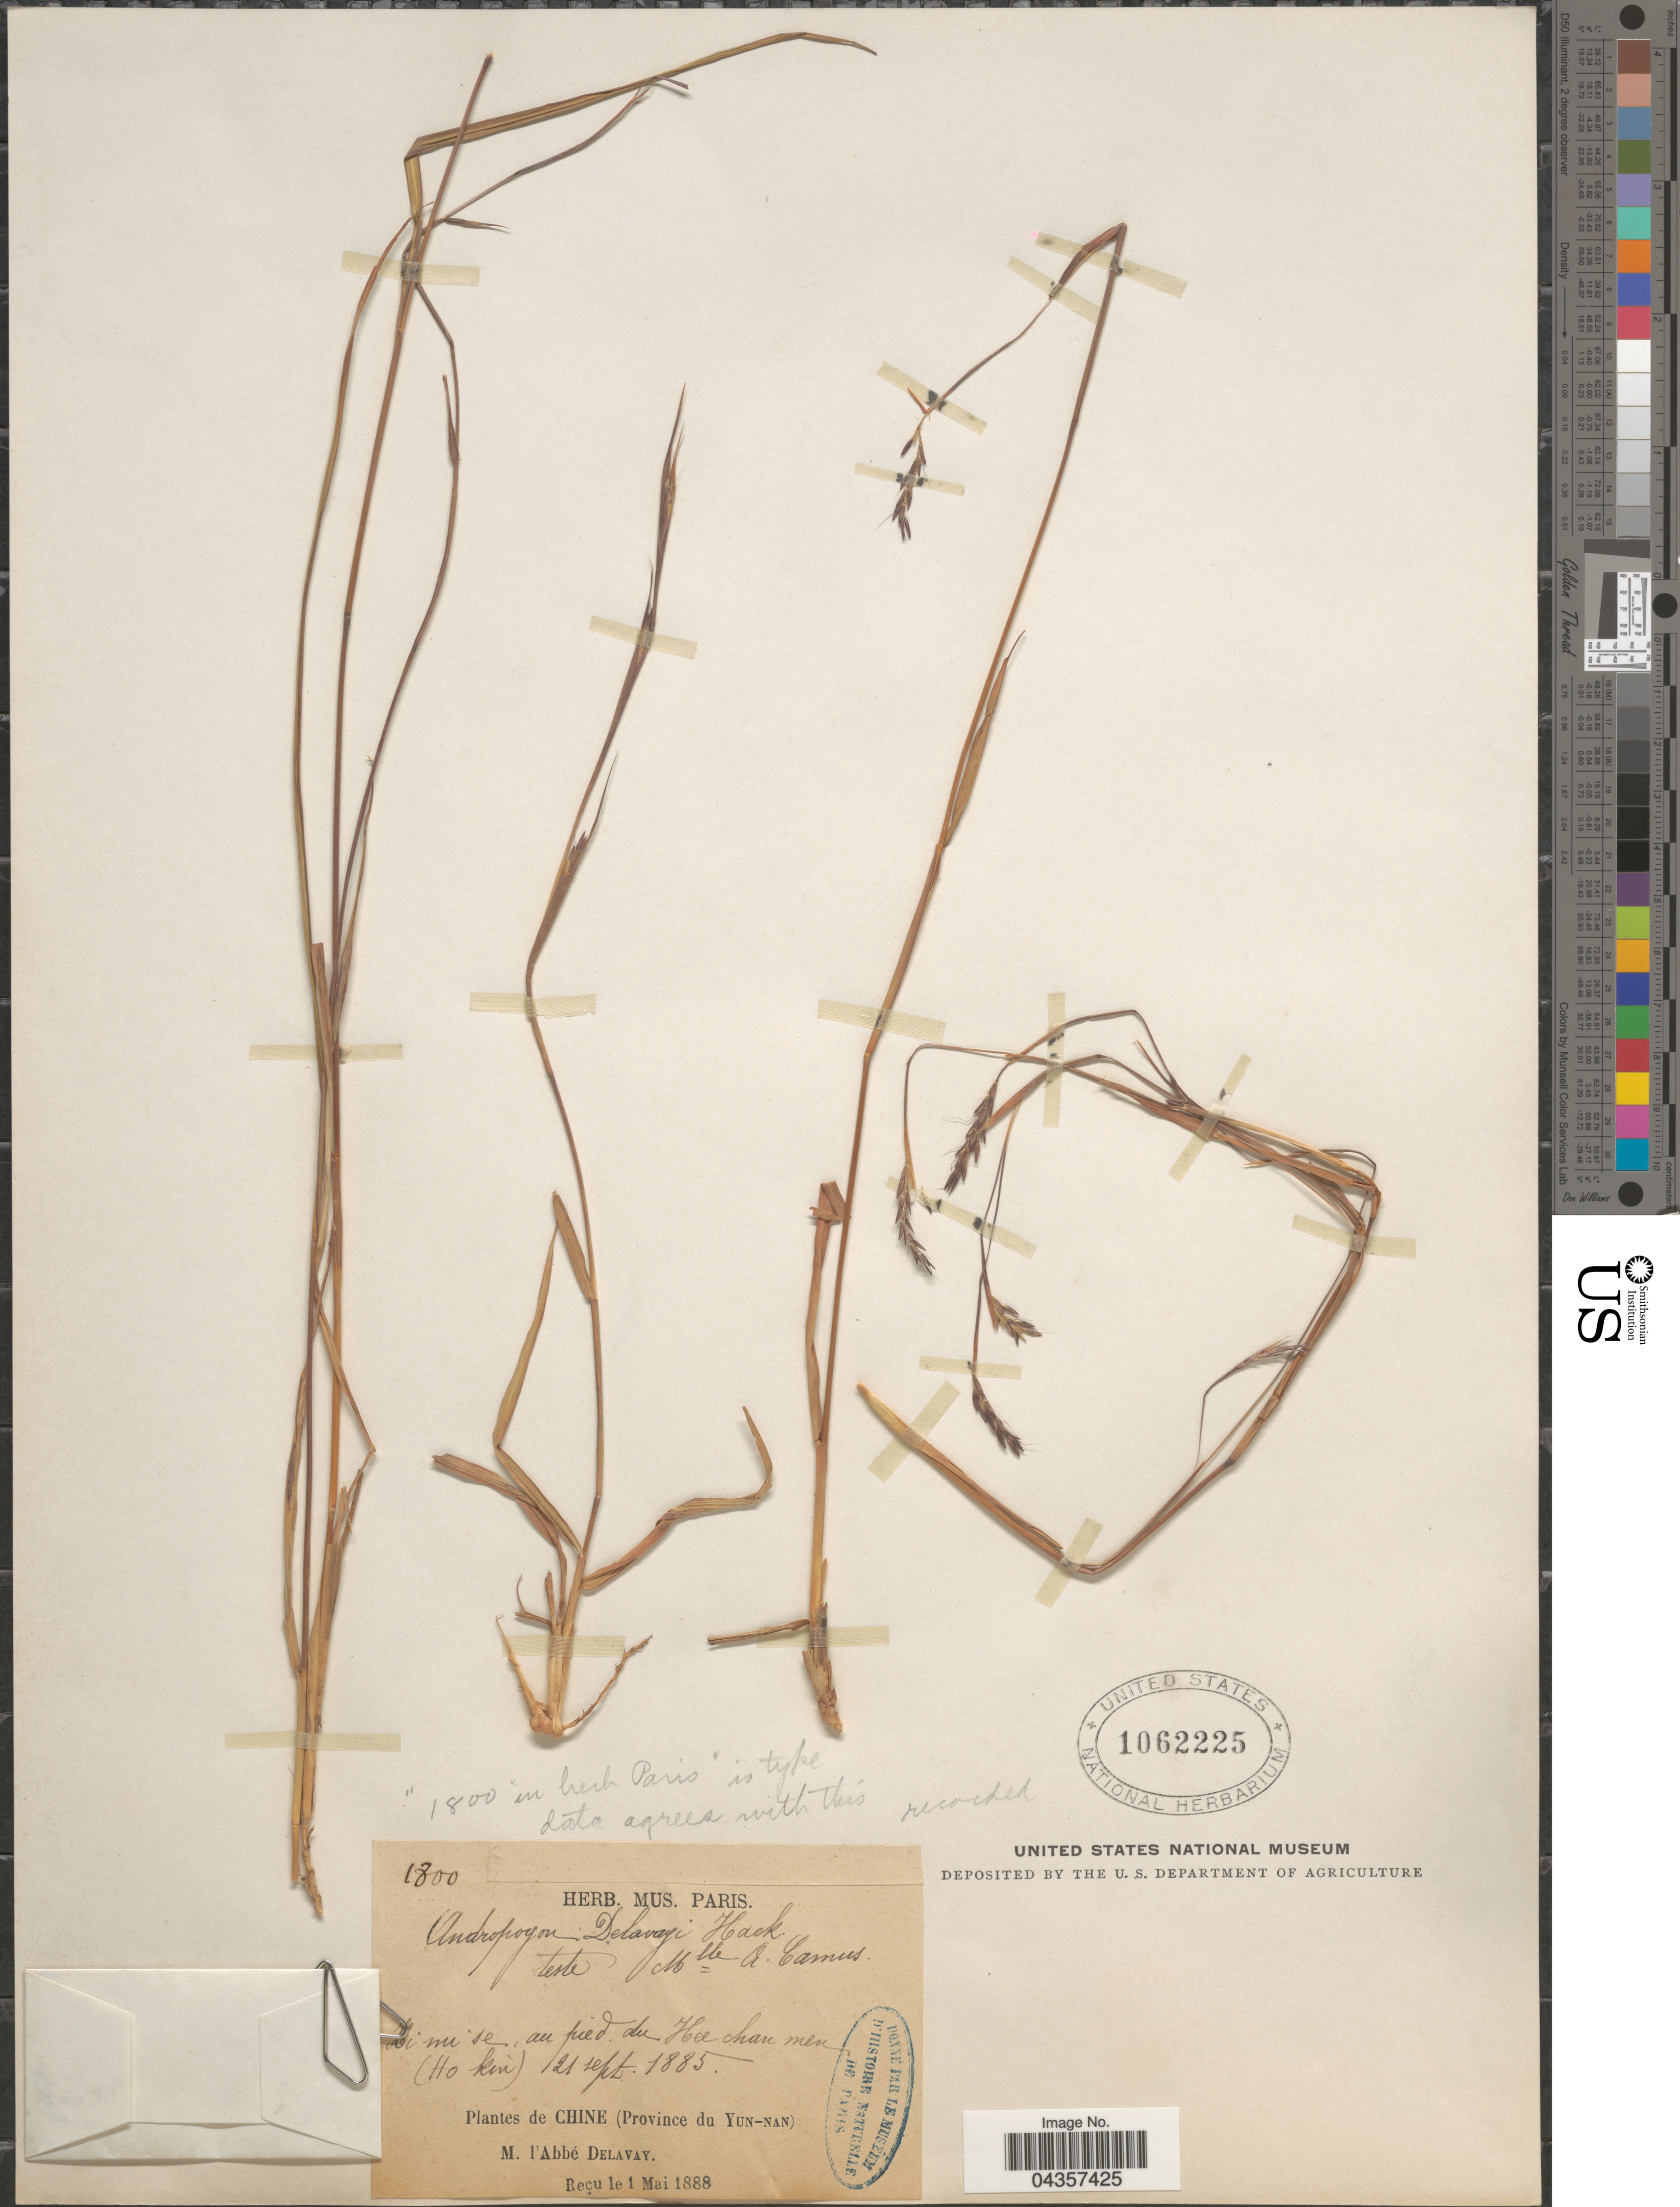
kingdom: Plantae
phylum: Tracheophyta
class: Liliopsida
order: Poales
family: Poaceae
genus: Schizachyrium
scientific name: Schizachyrium delavayi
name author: (Hack.) Bor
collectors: P. Delavay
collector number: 1800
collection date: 1885-09-21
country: China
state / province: Yunnan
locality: Hi mi se, au pied du Hee chan men (Ho kin). Chine (Province du Yun-nan).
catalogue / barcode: US 1062225